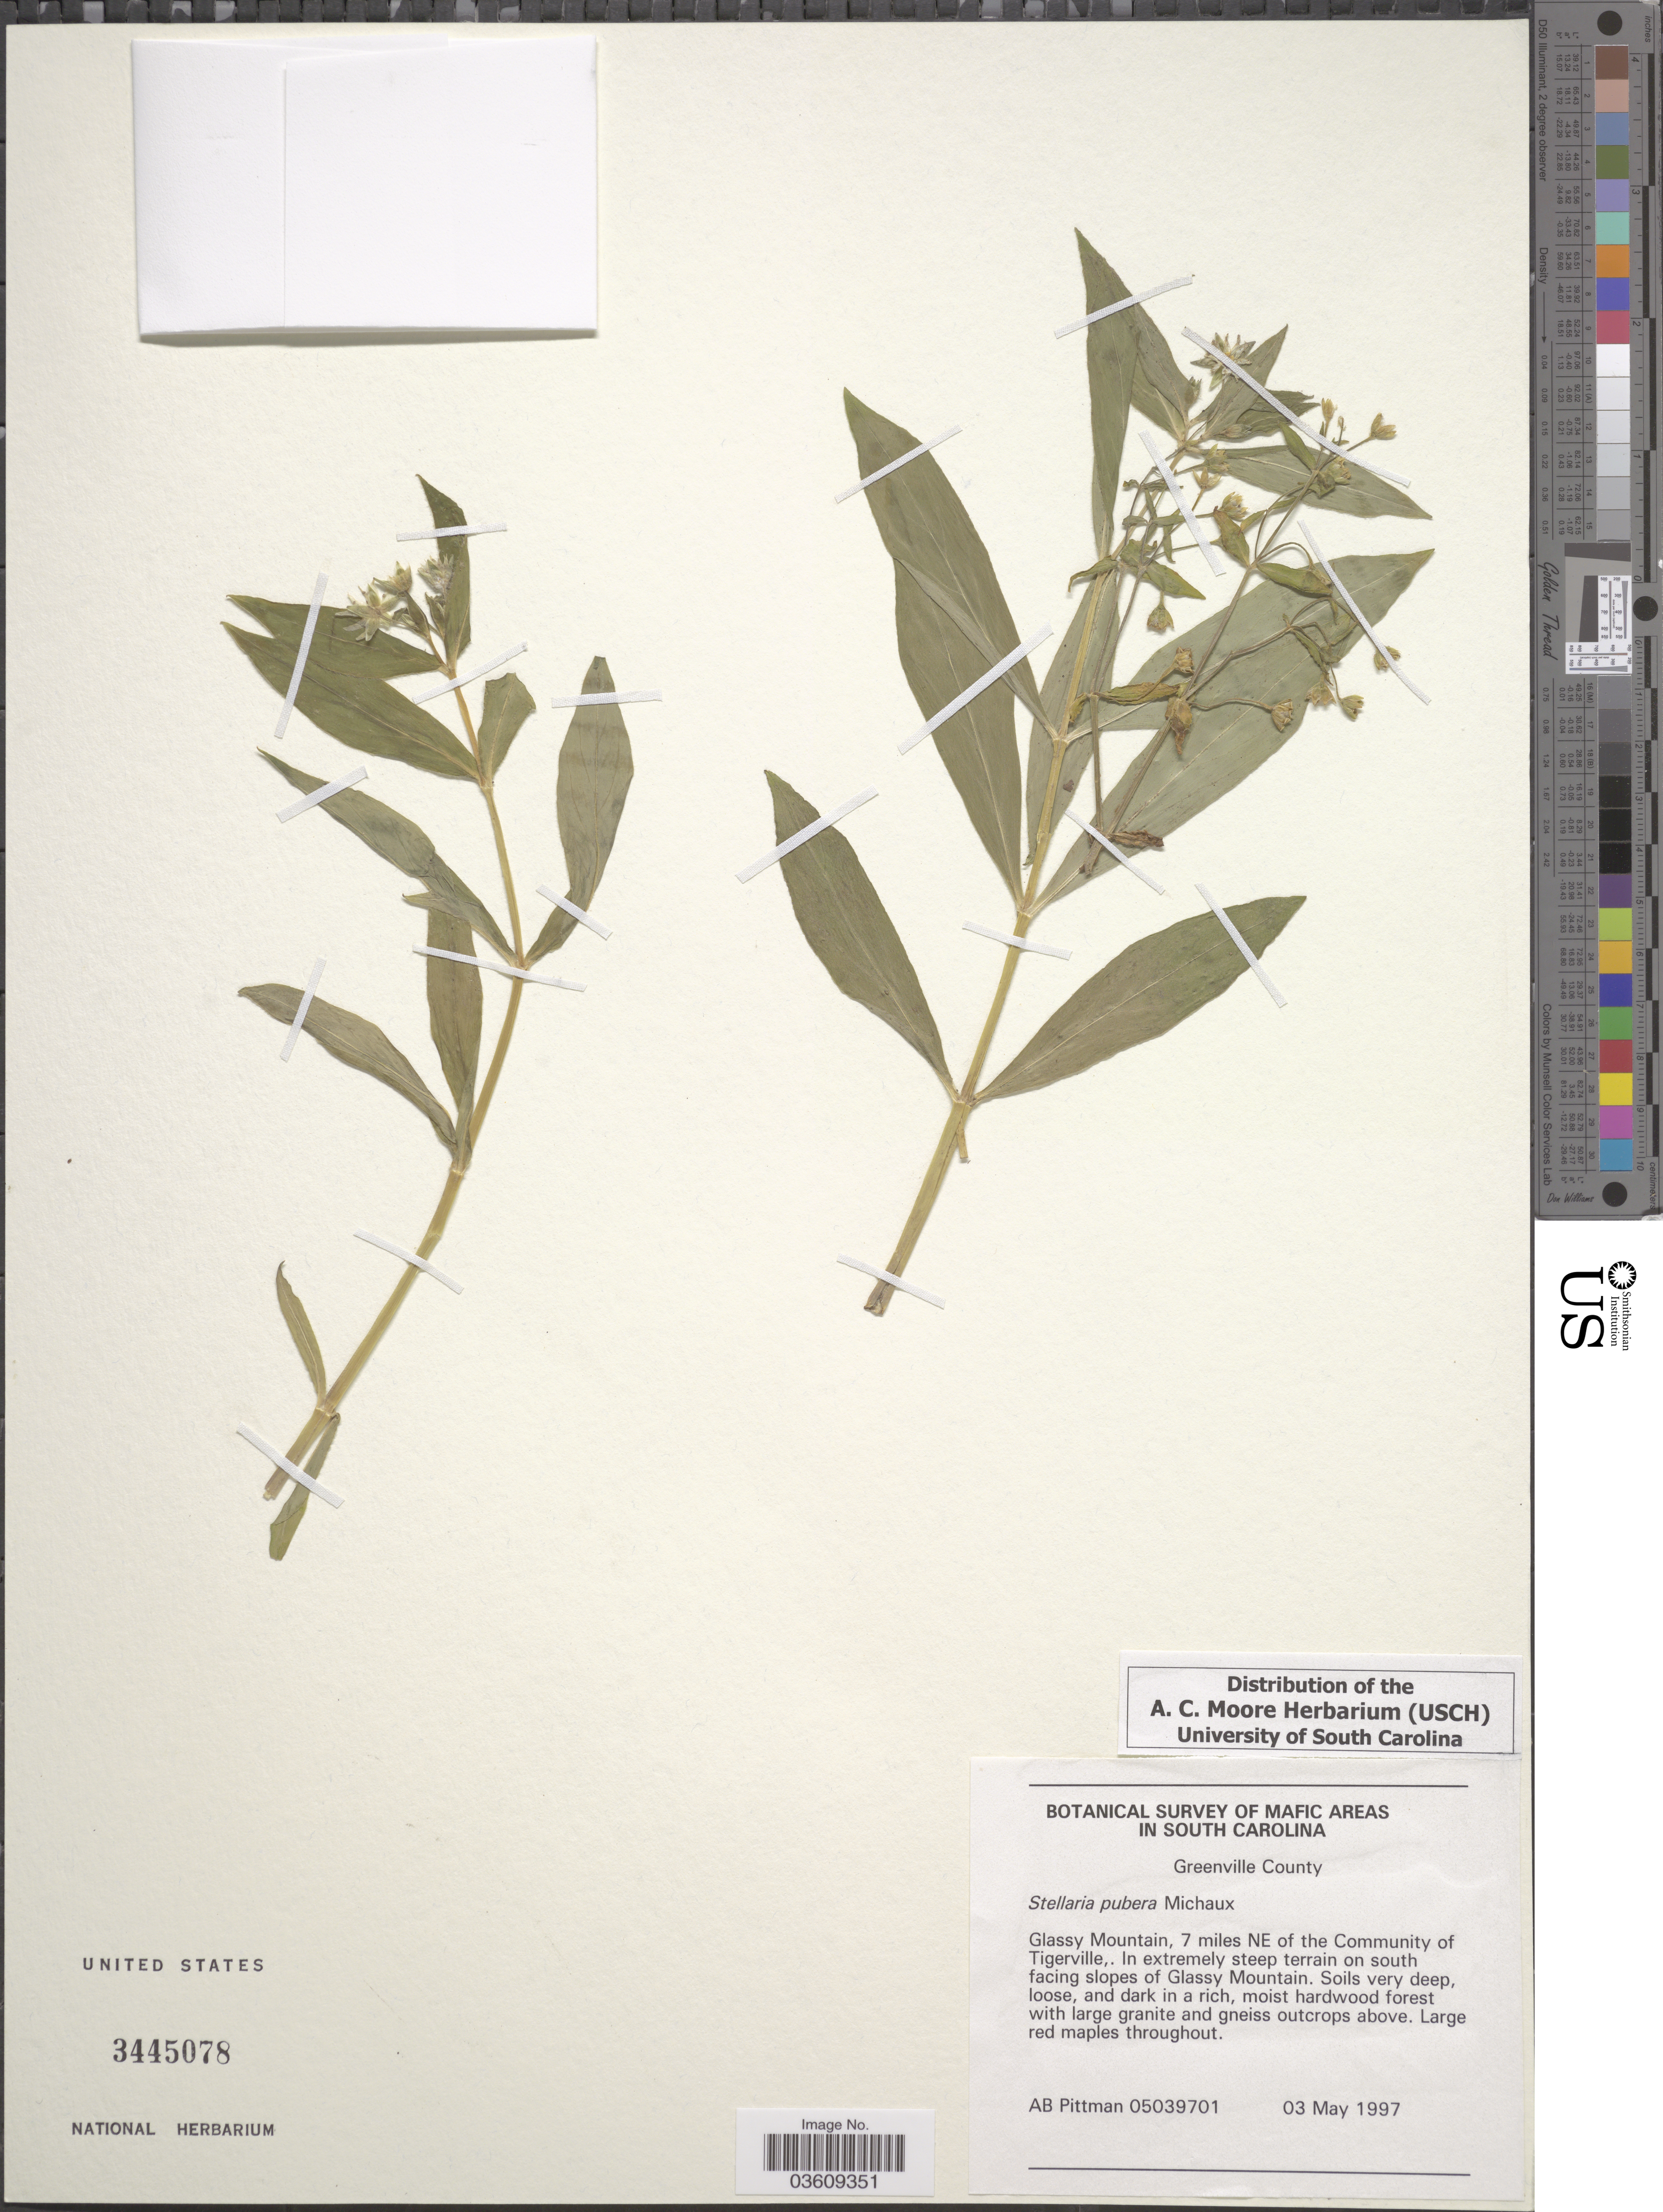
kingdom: Plantae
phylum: Tracheophyta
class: Magnoliopsida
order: Caryophyllales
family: Caryophyllaceae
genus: Stellaria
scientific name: Stellaria pubera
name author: Michx.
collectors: A. B. Pittman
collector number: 05039701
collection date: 1997-05-03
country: United States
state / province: South Carolina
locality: Mafic Areas. Glassy Mountain, 7 miles NE of the Community of Tigerville,. In extremely steep terrain on south facing slopes of Glassy Mountain.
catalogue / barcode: US 3445078